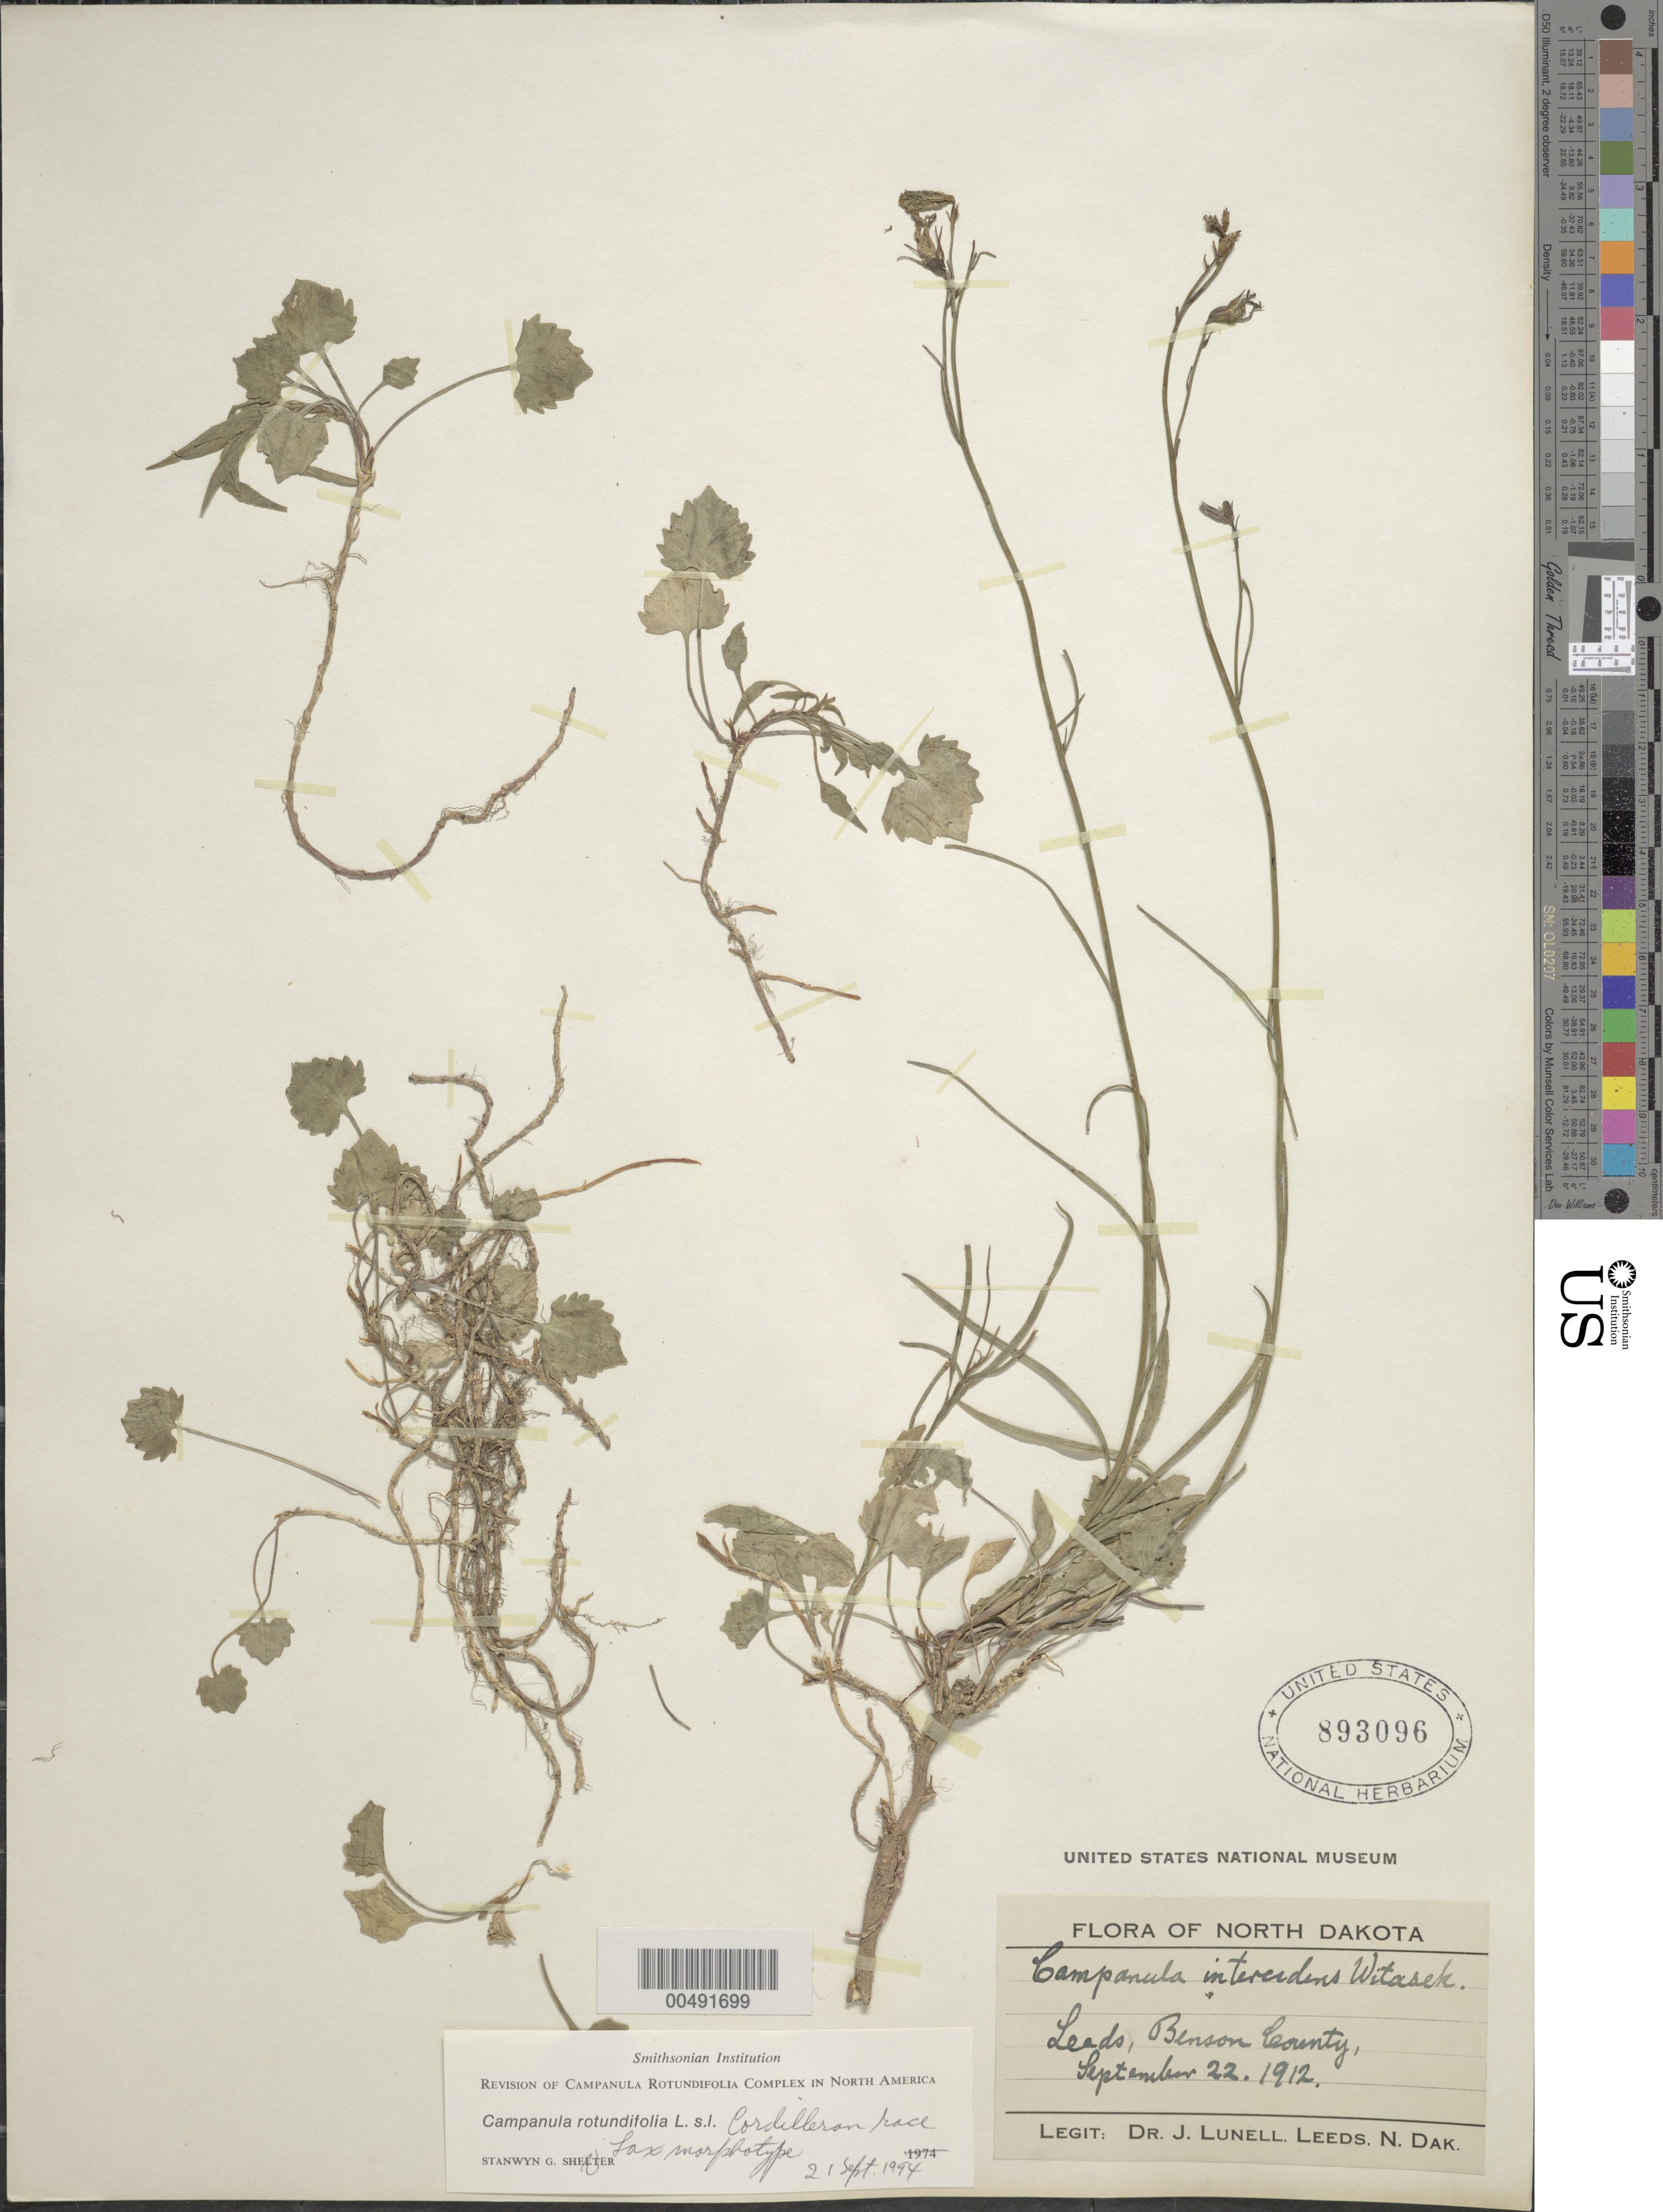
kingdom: Plantae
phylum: Tracheophyta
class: Magnoliopsida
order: Asterales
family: Campanulaceae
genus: Campanula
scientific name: Campanula rotundifolia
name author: L.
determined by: Shetler, Stanwyn G., (US), NMNH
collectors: J. Lunell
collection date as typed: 22 Sep 1912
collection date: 1912-09-22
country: United States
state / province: North Dakota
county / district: Benson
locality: Leeds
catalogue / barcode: US 893096